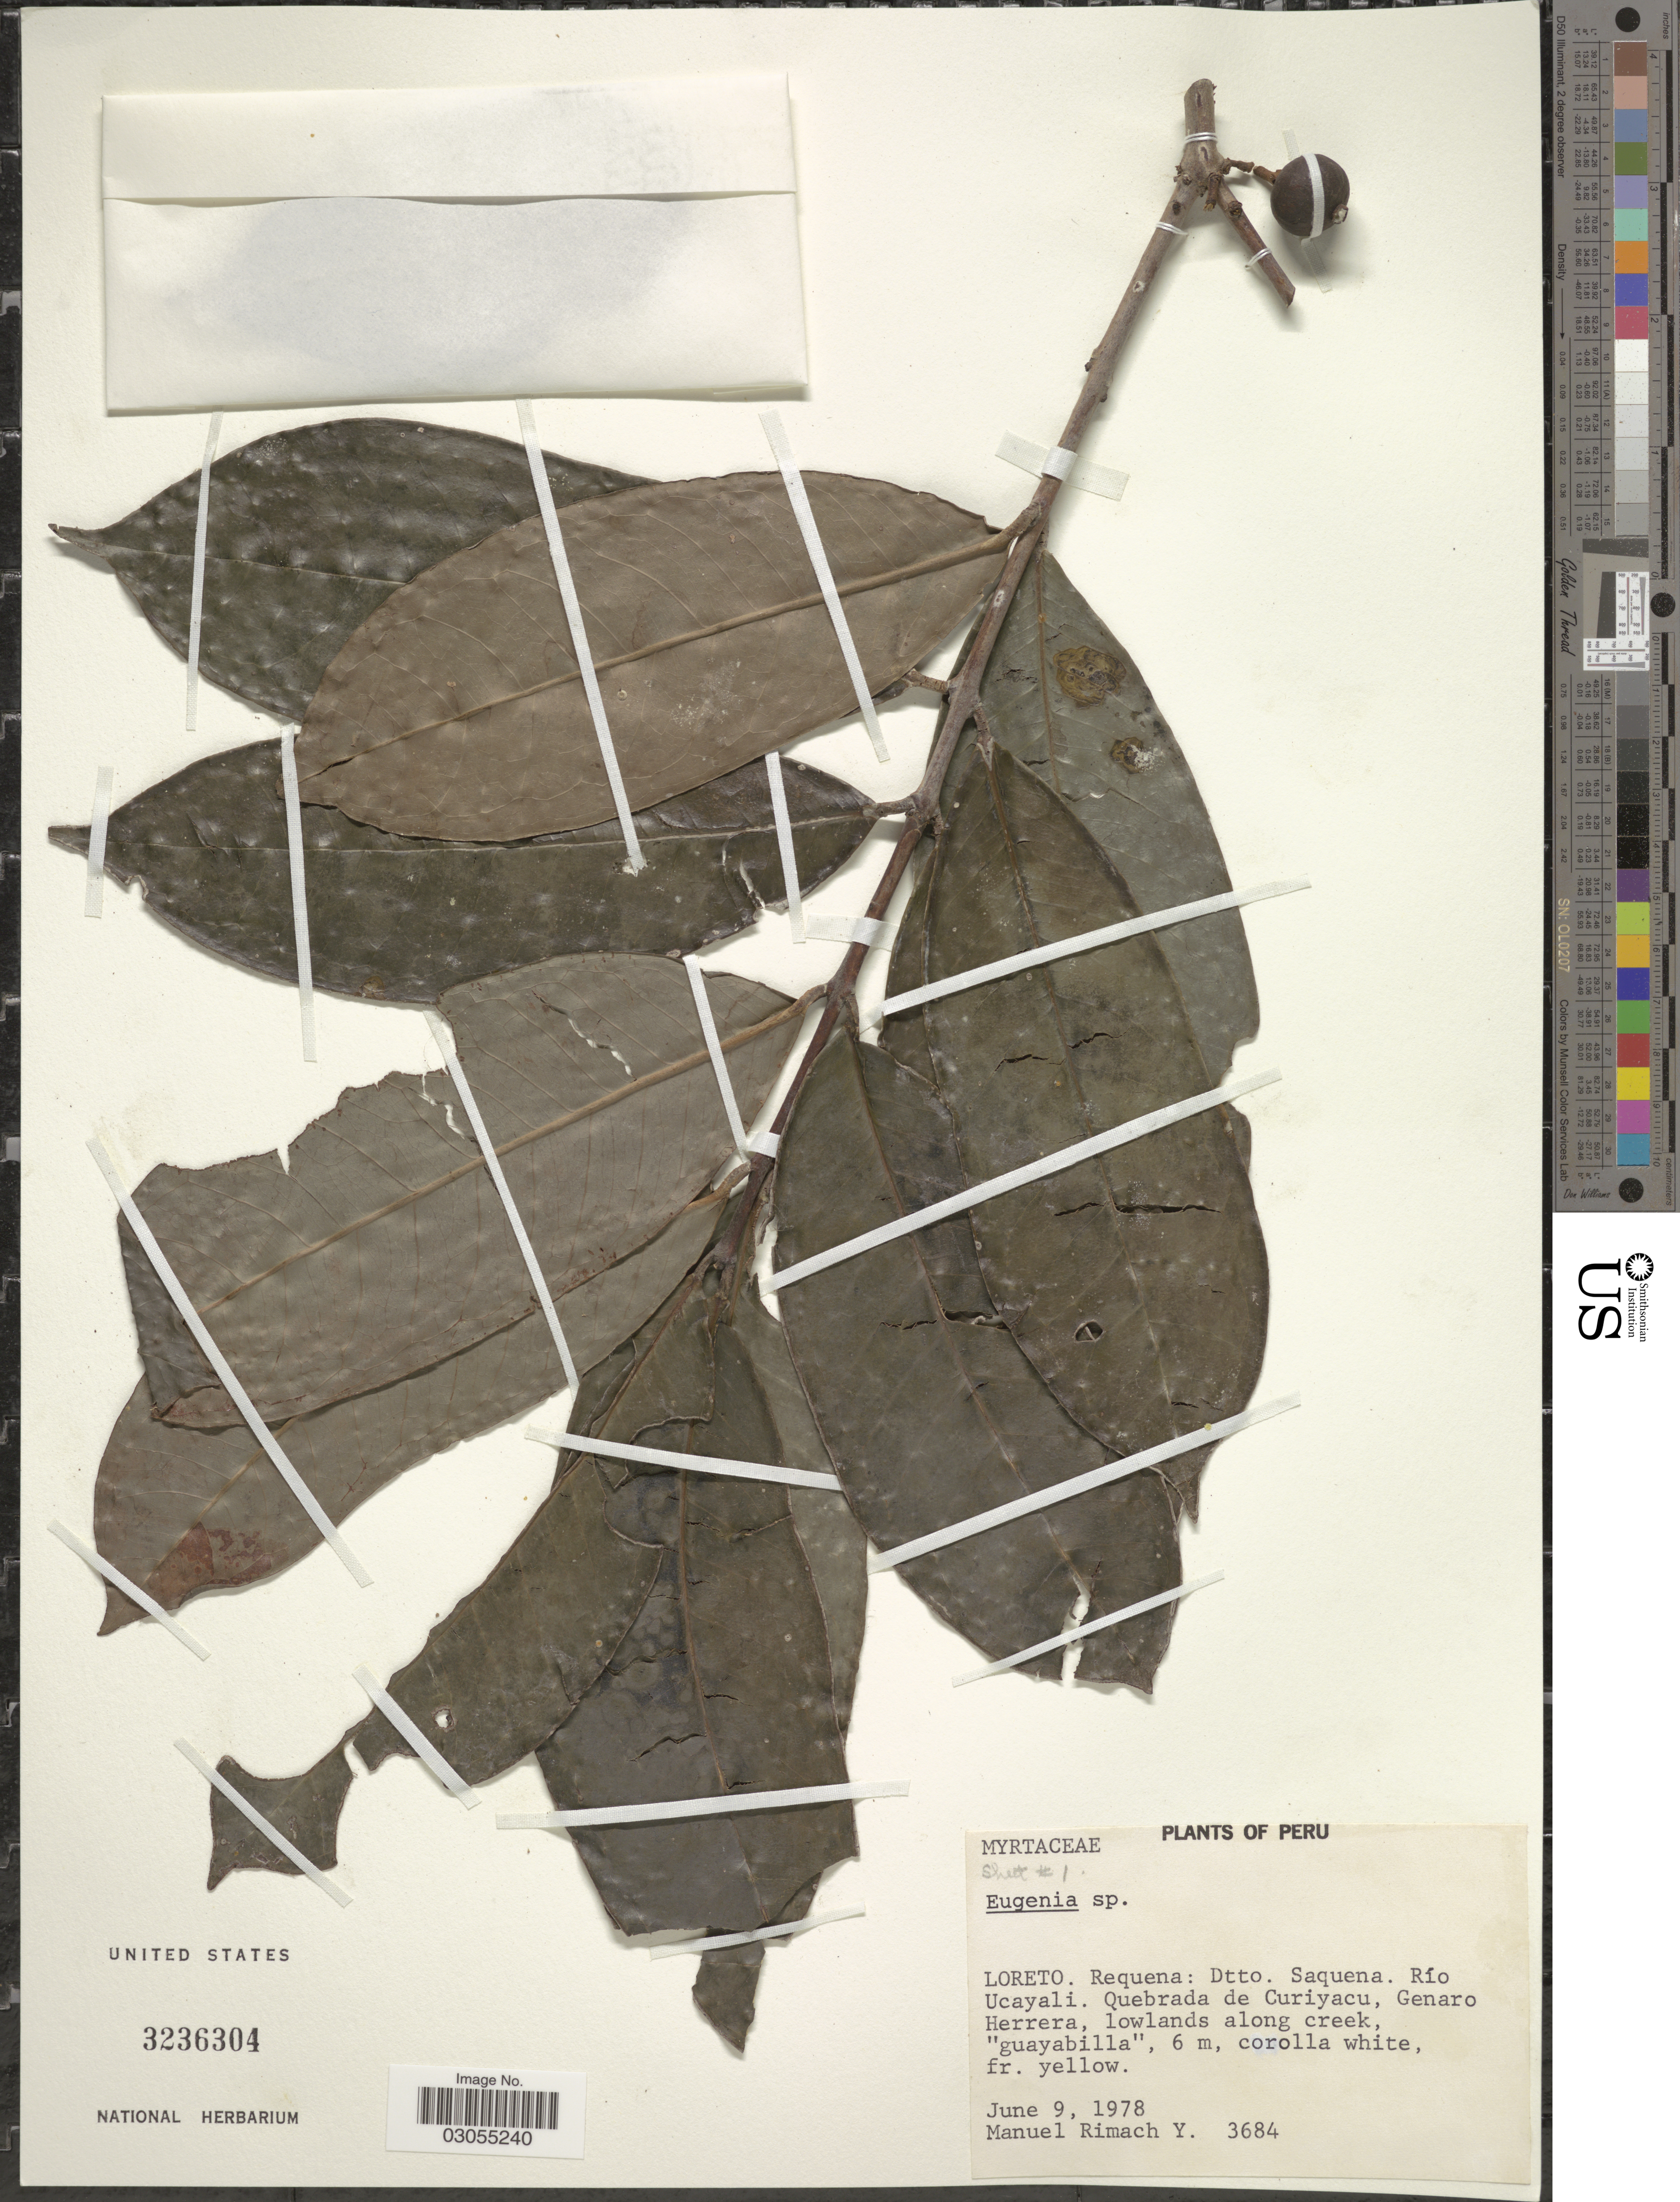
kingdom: Plantae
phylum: Tracheophyta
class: Magnoliopsida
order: Myrtales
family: Myrtaceae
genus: Eugenia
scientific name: Eugenia sp.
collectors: M. Rimachi Y.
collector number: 3684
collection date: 1978-06-09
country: Peru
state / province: Loreto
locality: Requena: Dtto. Saquena. Río Ucayali. Quebrada de Curiyacu, Genaro Herrera, lowlands along creek.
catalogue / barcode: US 3236304